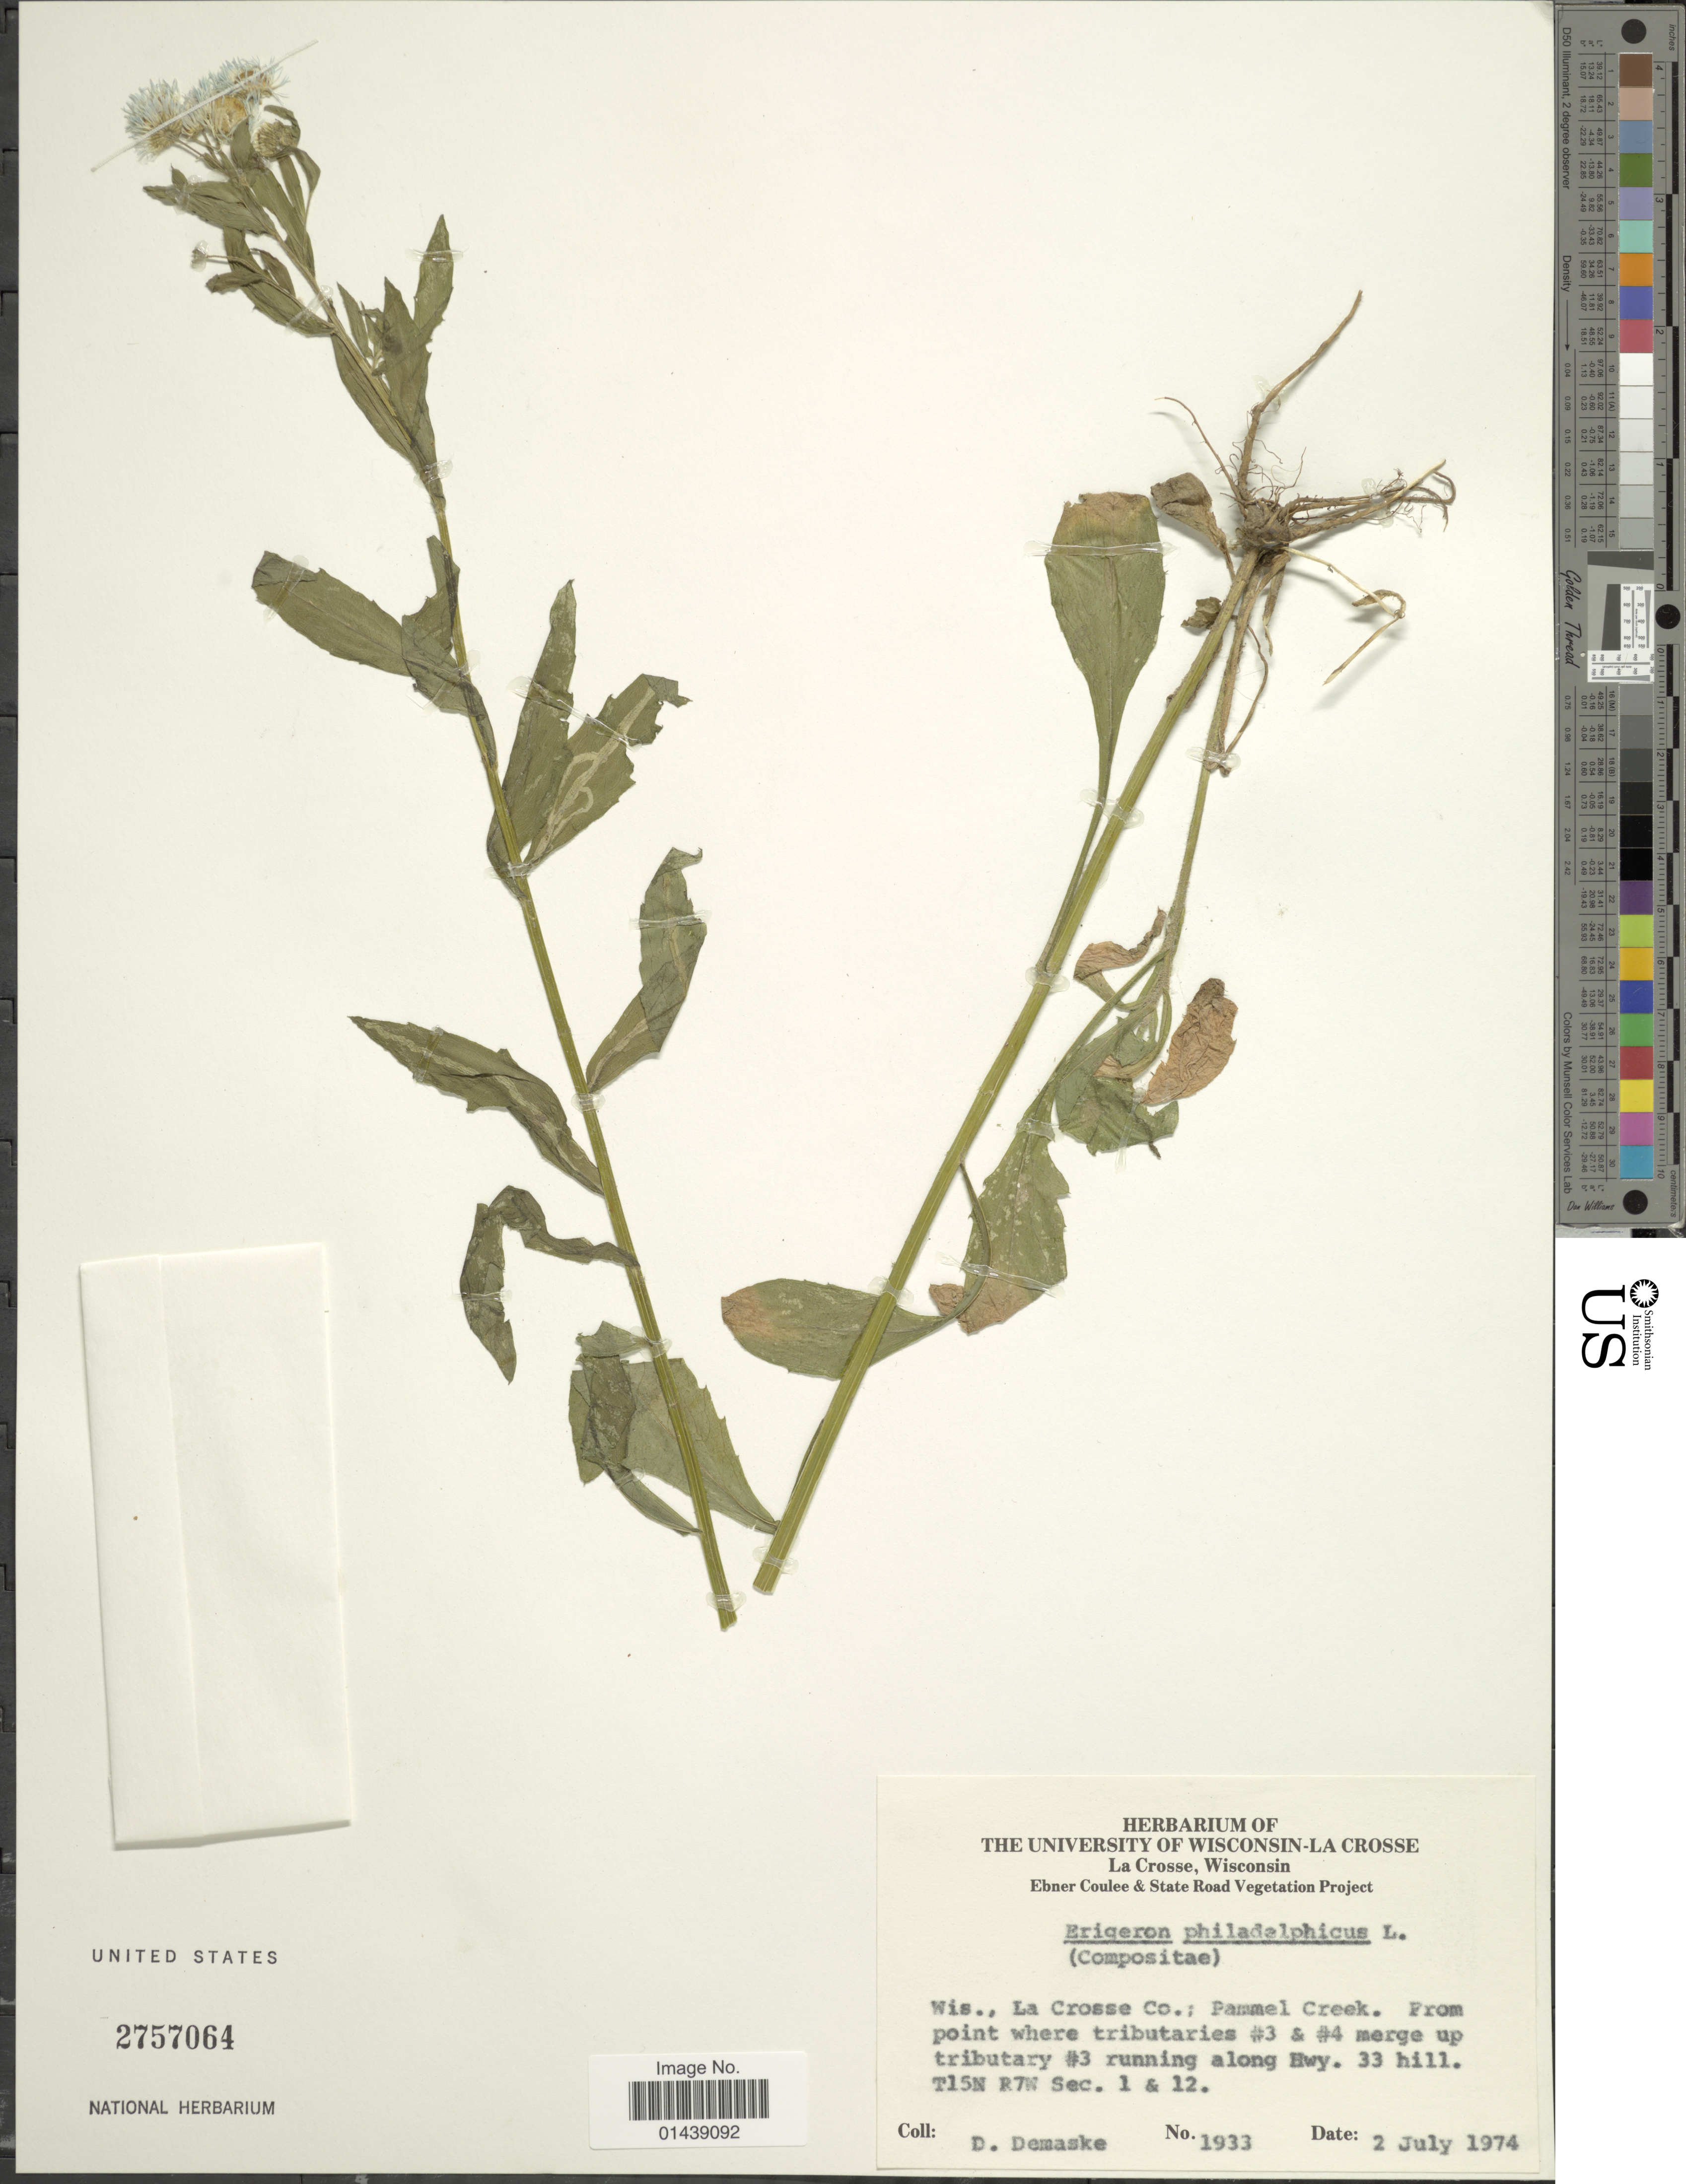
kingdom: Plantae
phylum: Tracheophyta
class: Magnoliopsida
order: Asterales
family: Asteraceae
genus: Erigeron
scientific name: Erigeron philadelphicus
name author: L.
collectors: D. Demaske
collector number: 1933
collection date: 1974-07-02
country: United States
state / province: Wisconsin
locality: La Crosse Co.; Pammel Creek. From point wheer tributaries #3 & #4 merge up tributary #3 running along Hwy. 33 hill. T15N R7N Sec. 1 & 12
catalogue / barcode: US 2757064